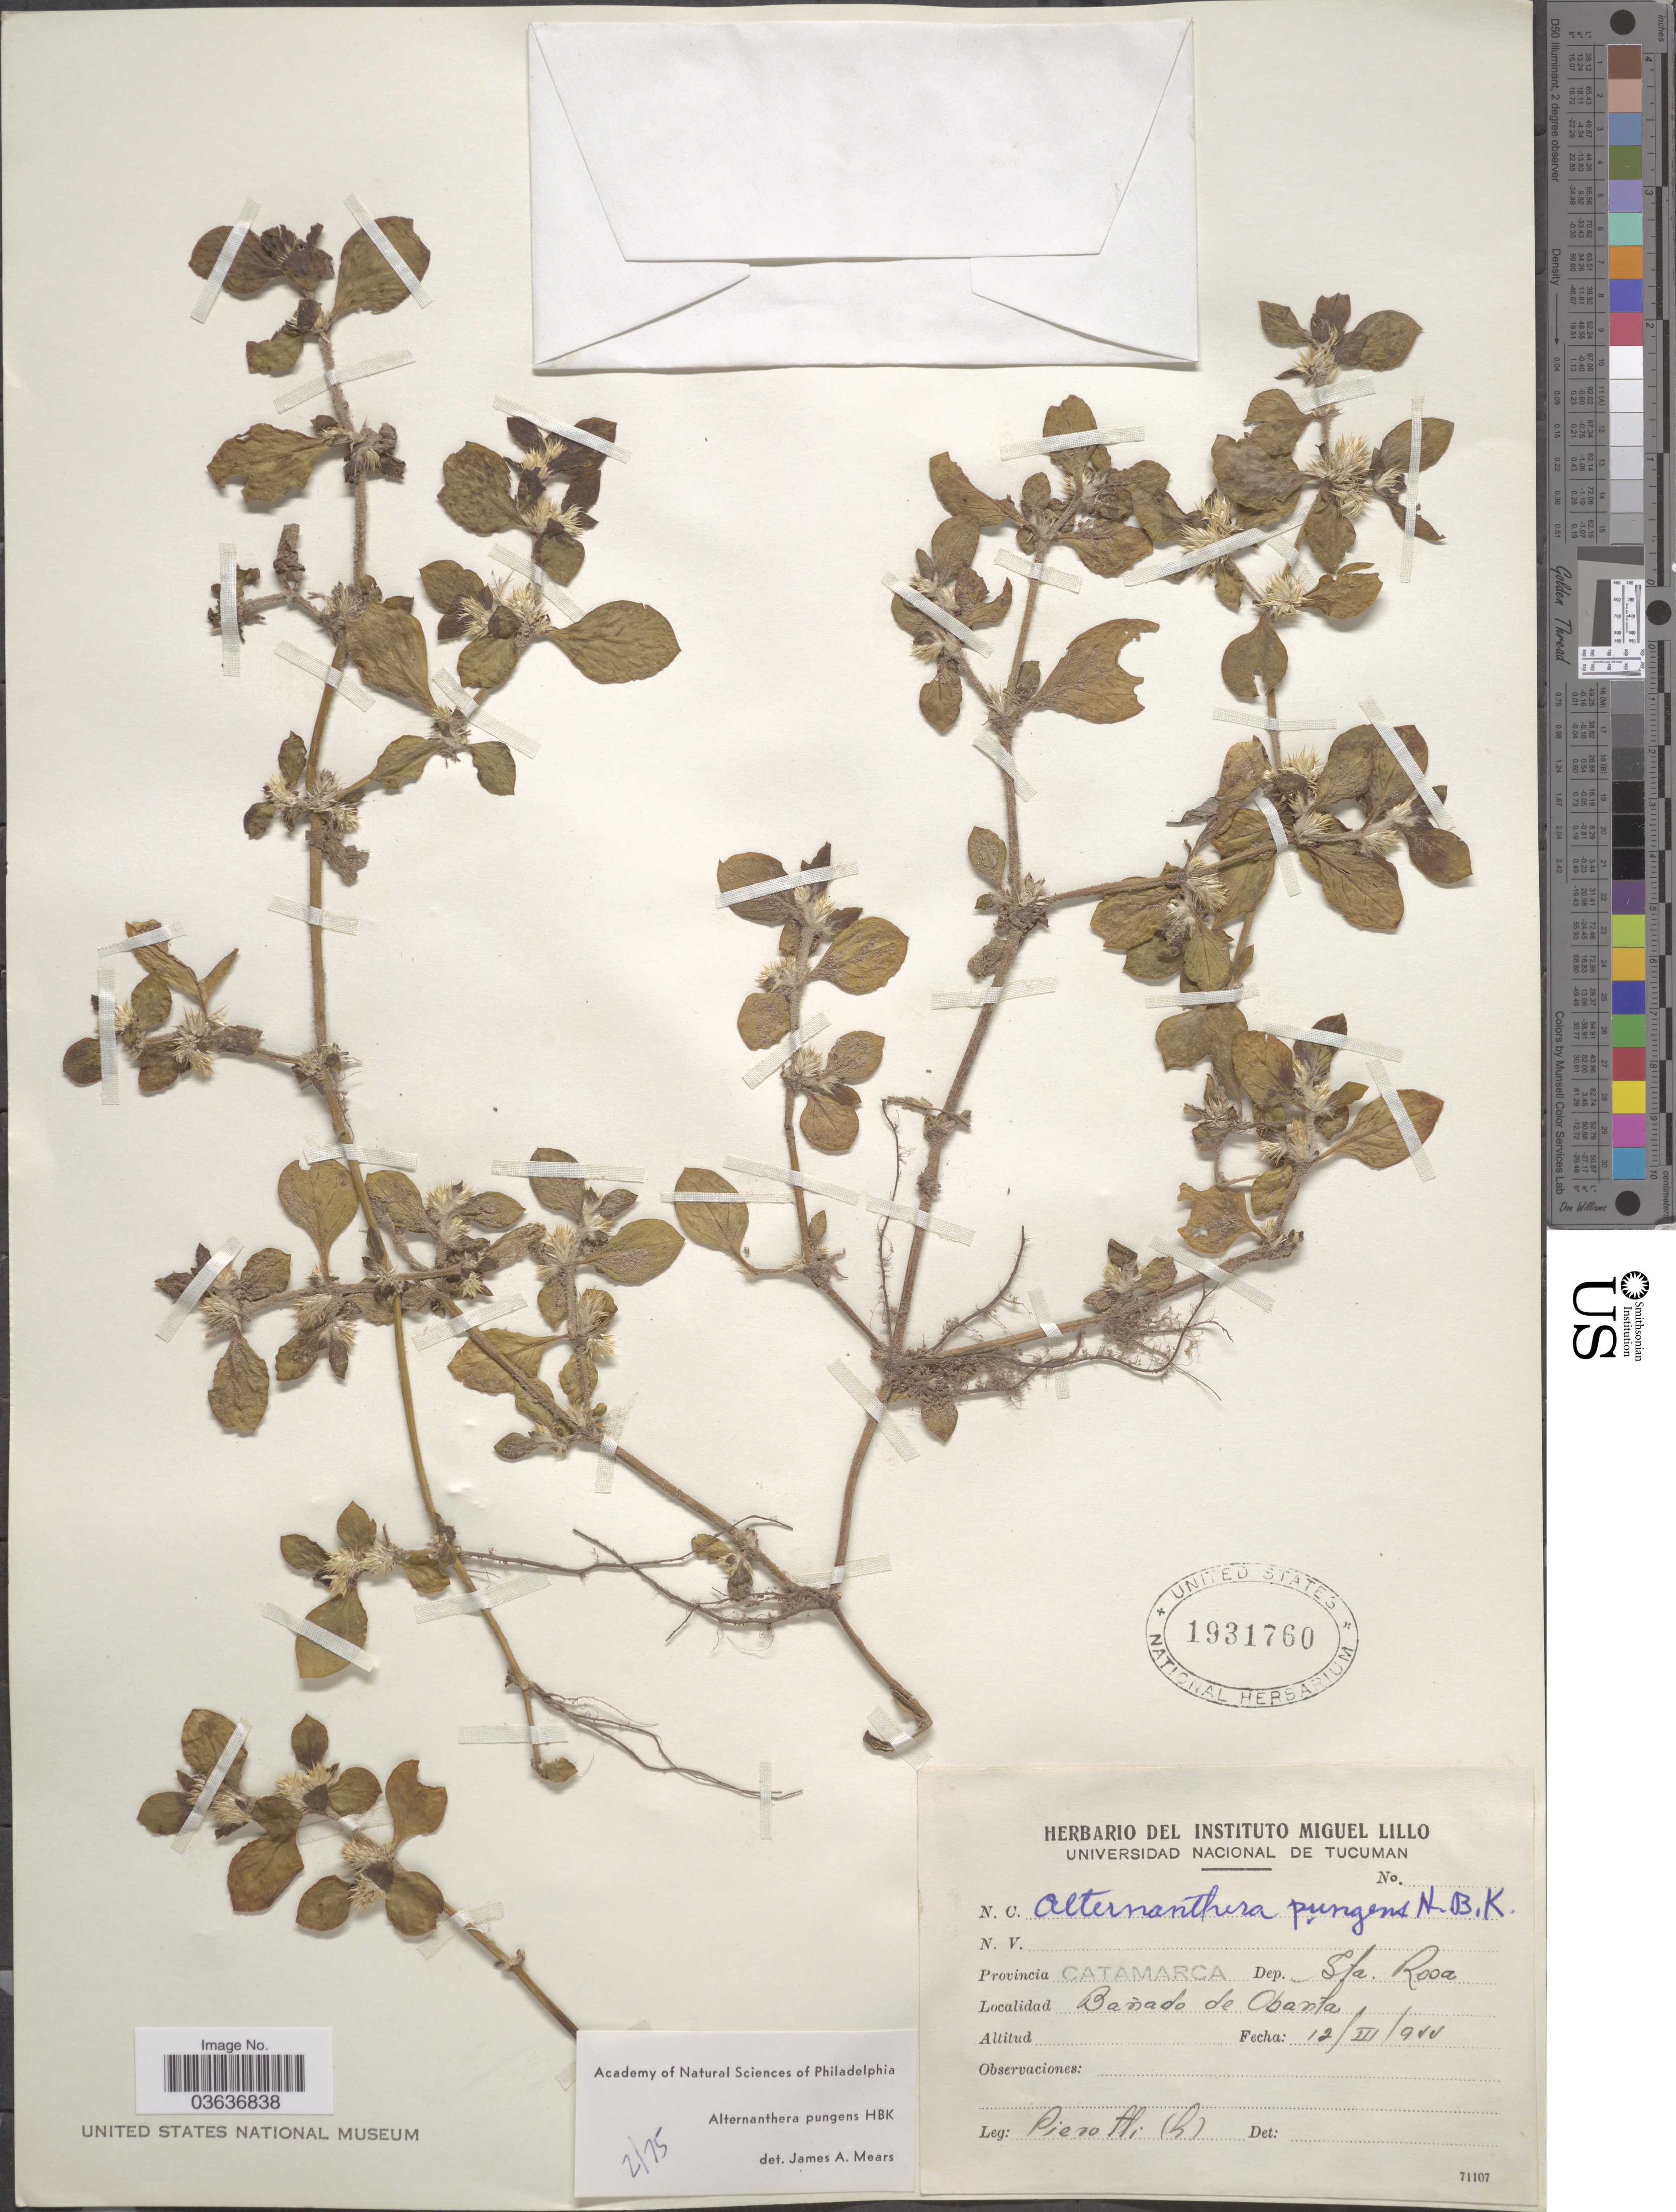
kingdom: Plantae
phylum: Tracheophyta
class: Magnoliopsida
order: Caryophyllales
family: Amaranthaceae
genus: Alternanthera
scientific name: Alternanthera pungens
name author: Kunth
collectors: Pierotti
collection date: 1933-03-12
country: Argentina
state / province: Catamarca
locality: Dep. Sta. Rosa. Banado de Obanta.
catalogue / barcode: US 1931760